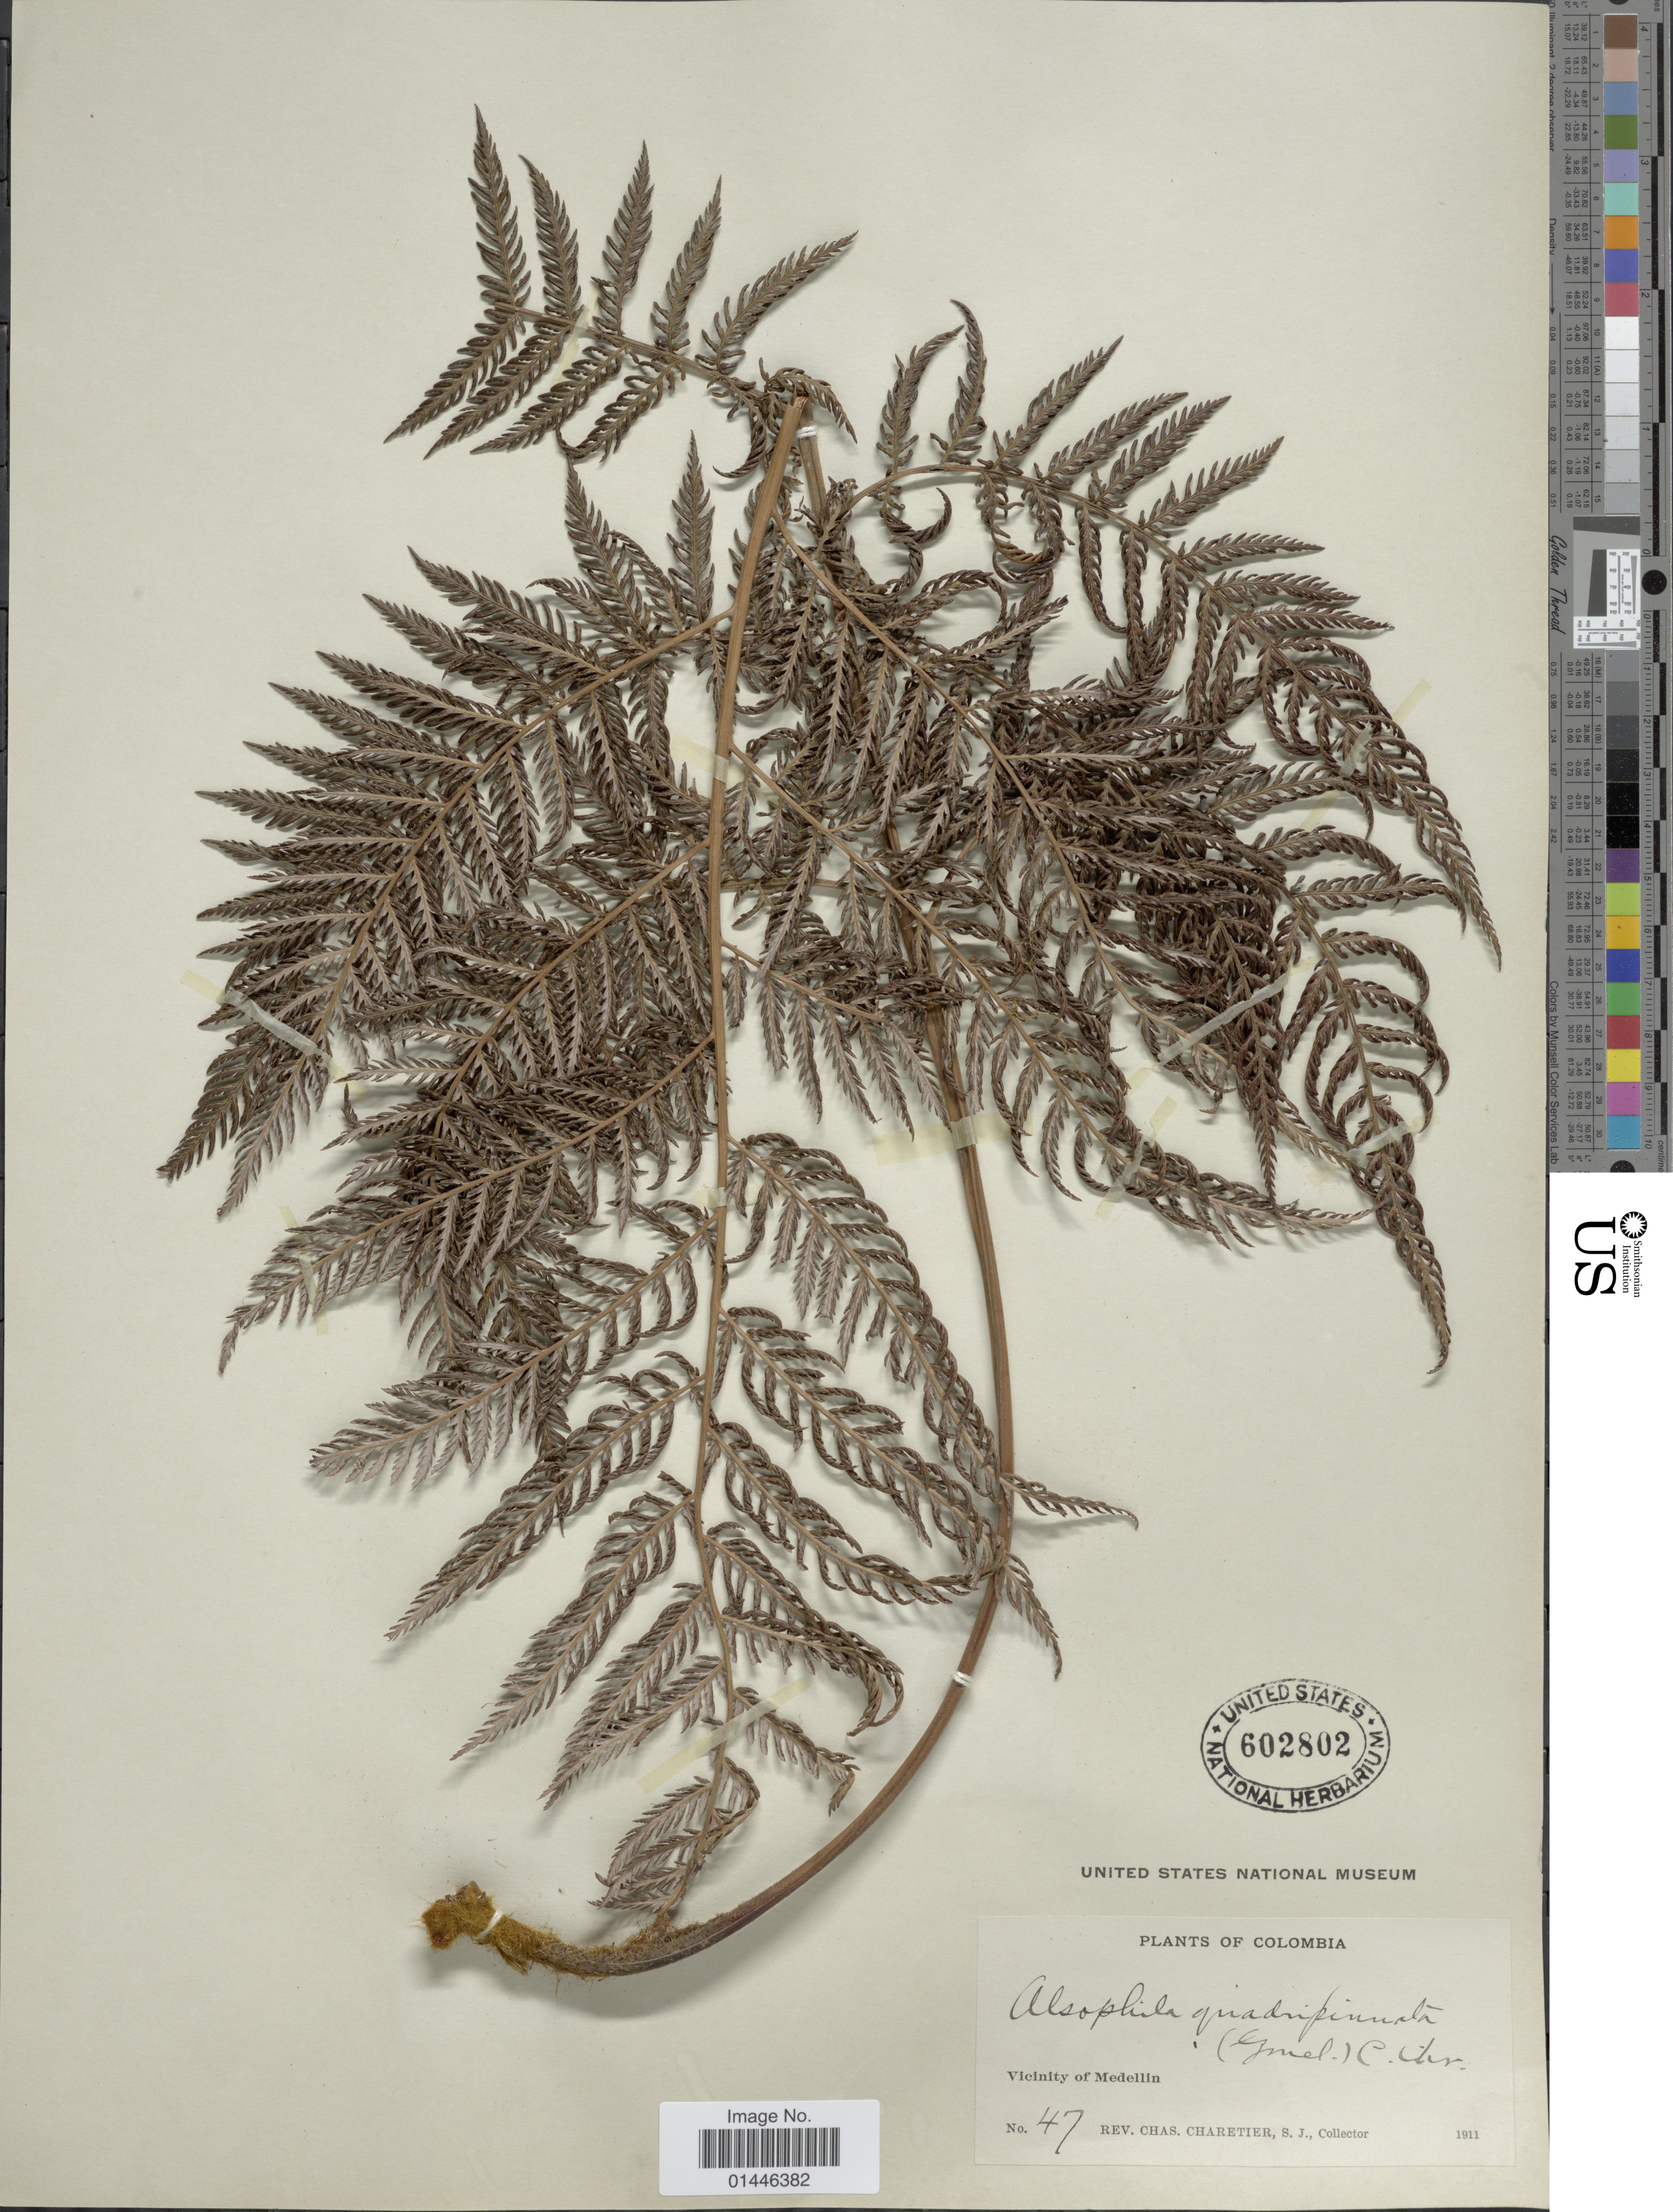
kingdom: Plantae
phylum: Tracheophyta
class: Polypodiopsida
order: Cyatheales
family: Dicksoniaceae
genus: Lophosoria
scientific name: Lophosoria quadripinnata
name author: (J.F. Gmel.) C. Chr.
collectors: C. Charetier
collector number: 47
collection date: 1911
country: Colombia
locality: Vicinity of Medellin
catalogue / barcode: US 602802